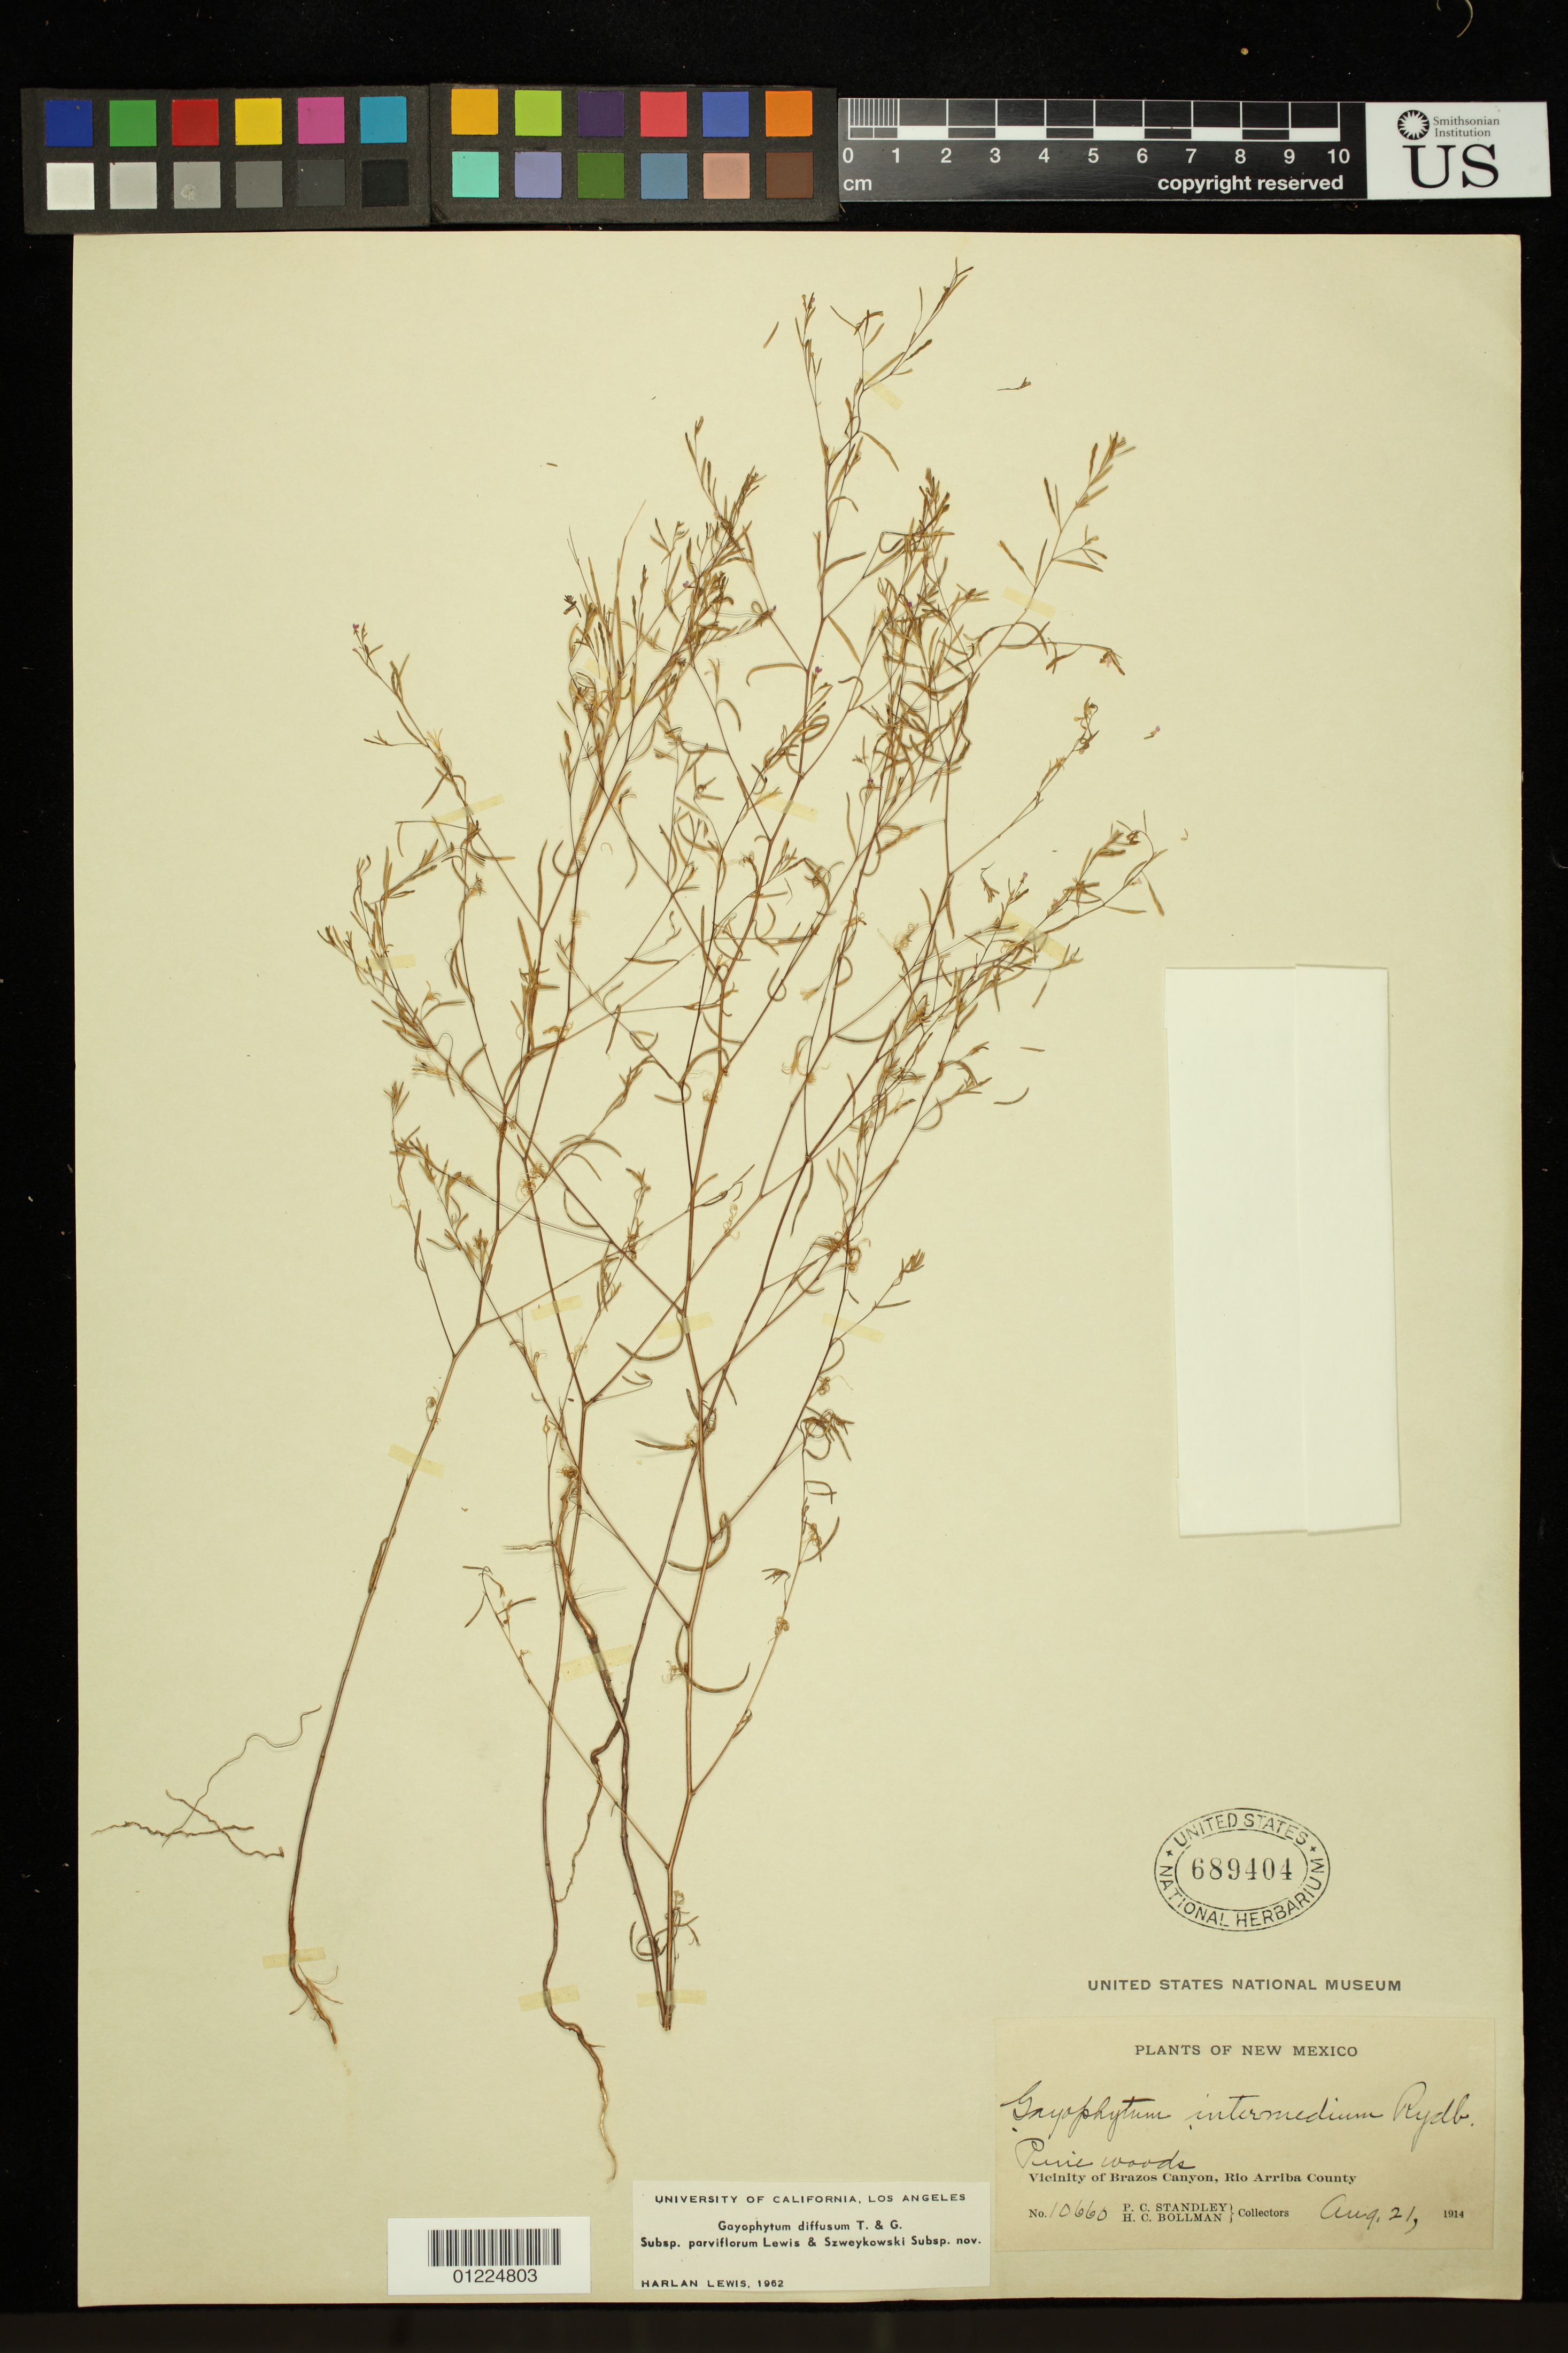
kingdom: Plantae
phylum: Tracheophyta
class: Magnoliopsida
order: Myrtales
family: Onagraceae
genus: Gayophytum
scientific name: Gayophytum diffusum subsp. parviflorum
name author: F. H. Lewis & Szweyk.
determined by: Lewis, H.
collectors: P. C. Standley & H. C. Bollman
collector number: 10660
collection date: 1914-08-21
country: United States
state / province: New Mexico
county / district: Rio Arriba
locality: Vicinity of Brazos Canyon.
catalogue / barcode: US 689404